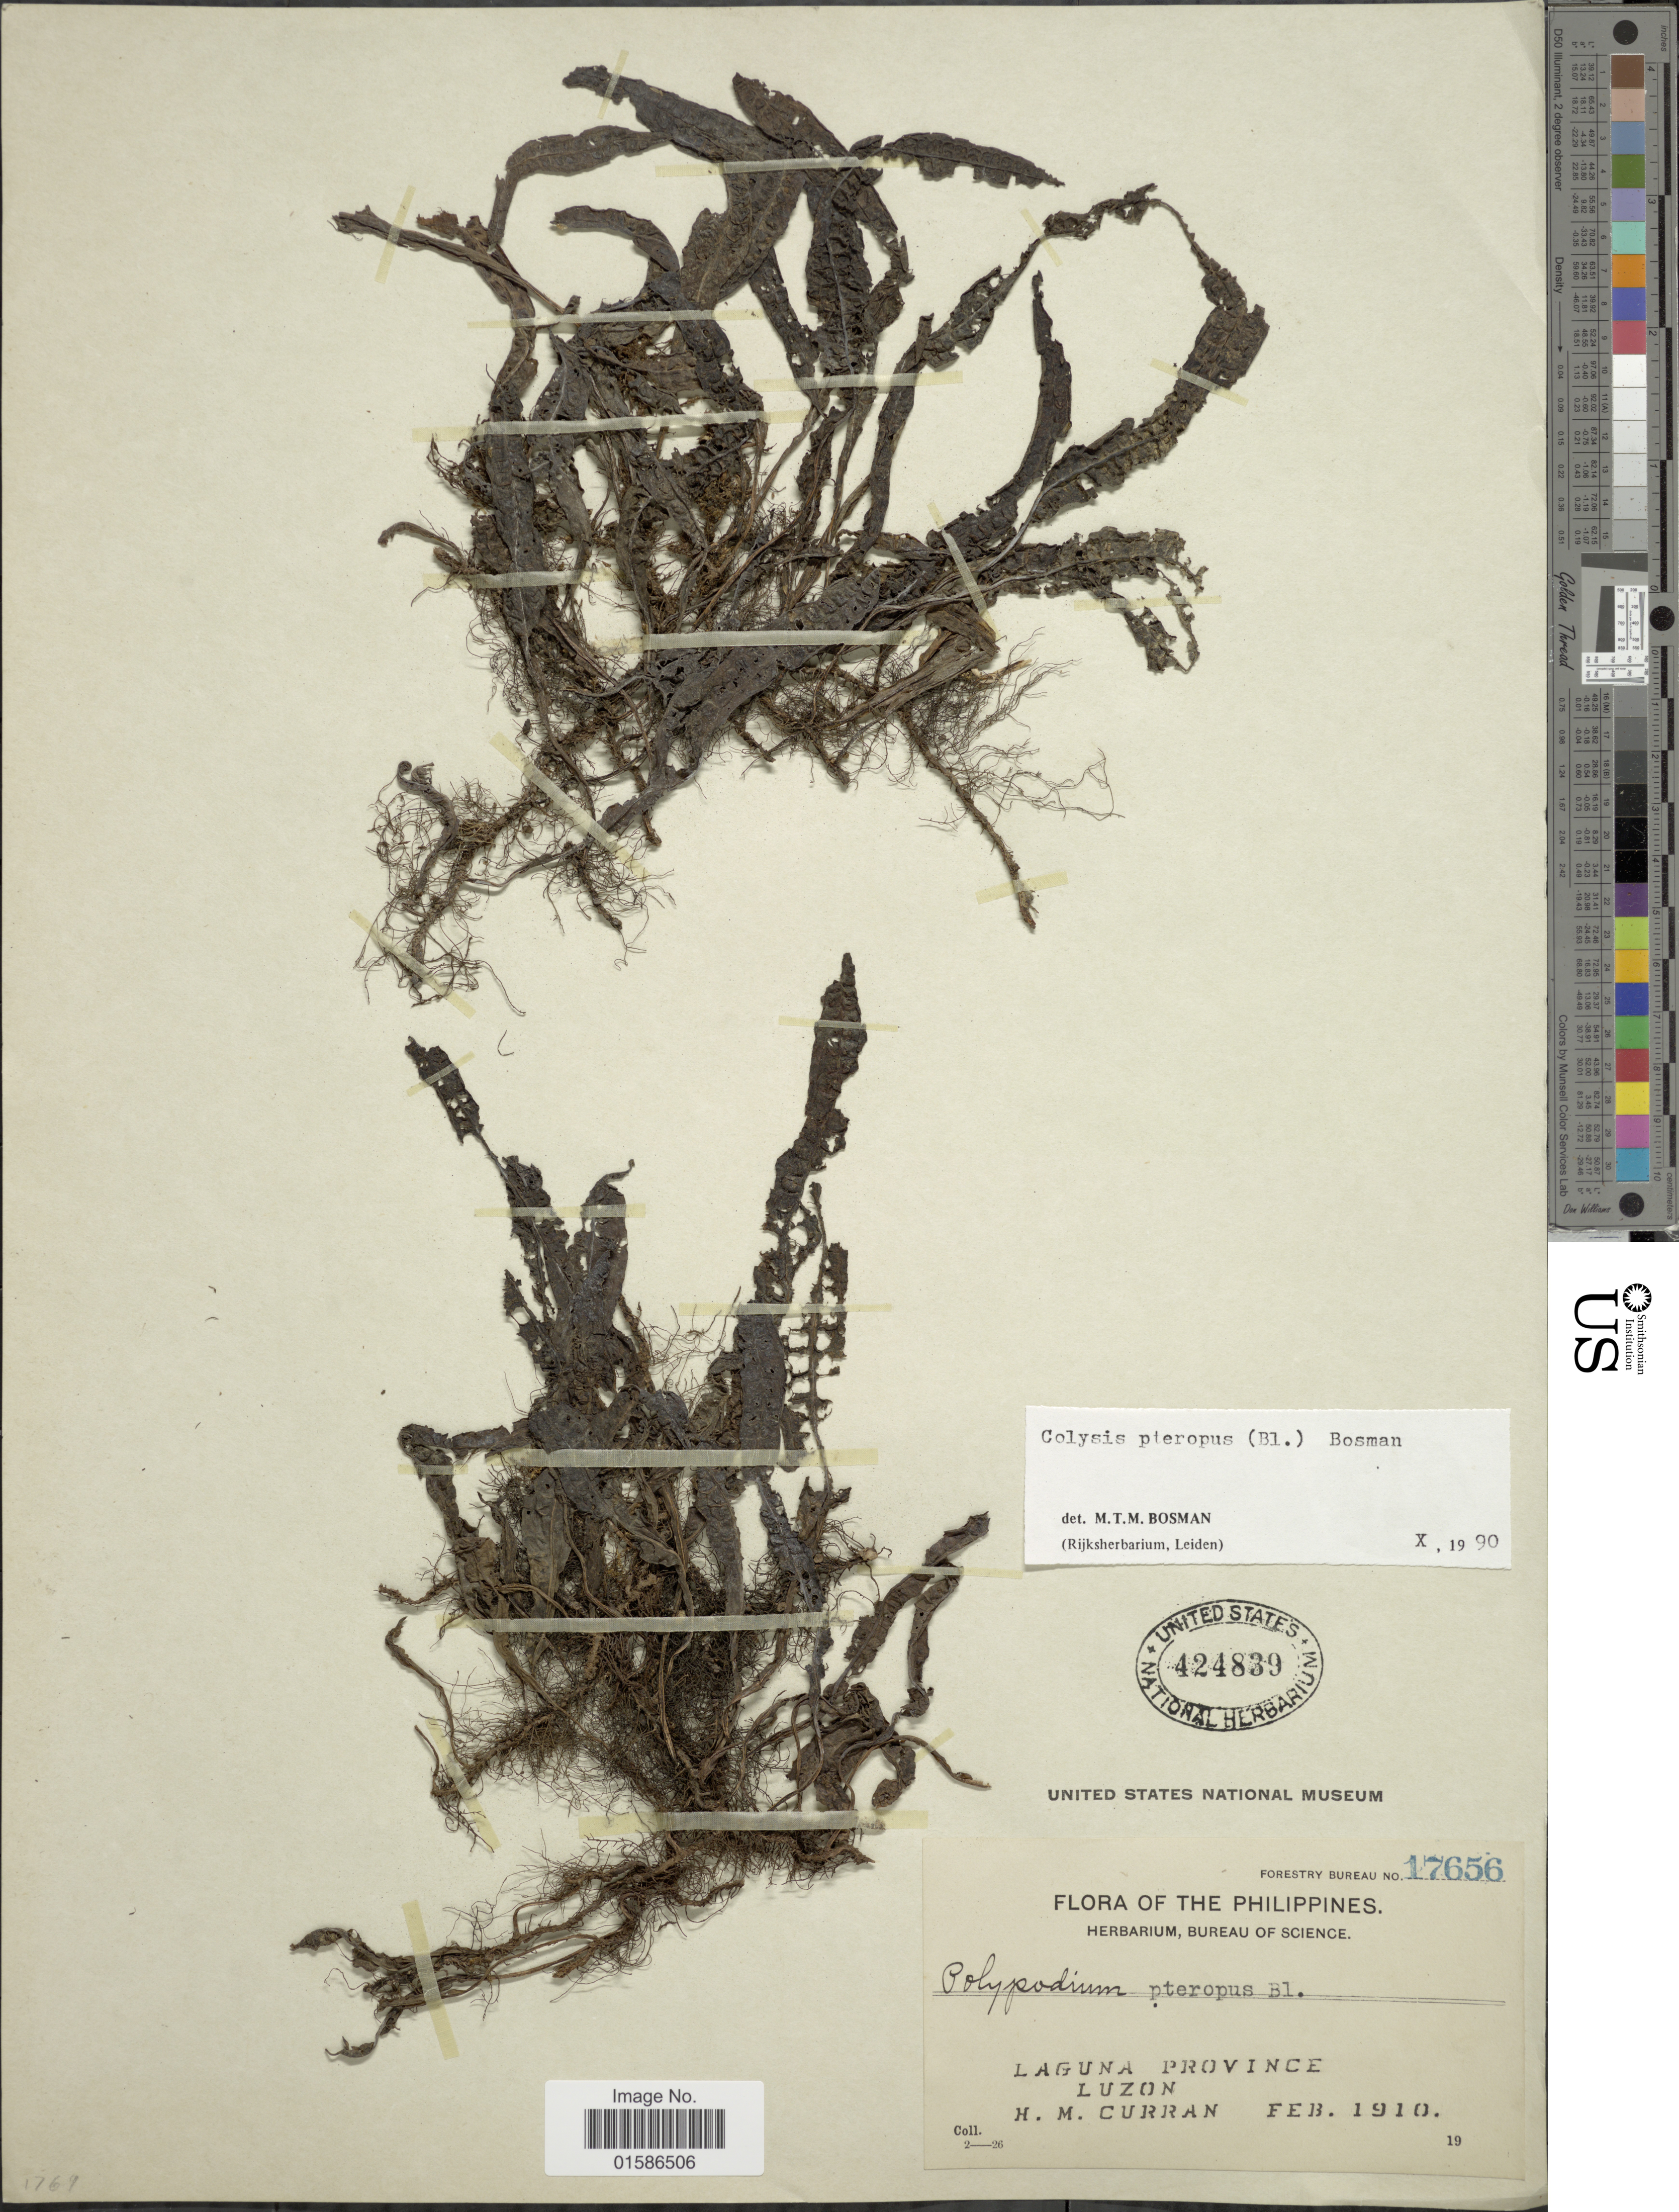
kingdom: Plantae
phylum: Tracheophyta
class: Polypodiopsida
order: Polypodiales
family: Polypodiaceae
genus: Microsorum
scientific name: Microsorum pteropus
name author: (Blume) Copel.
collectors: H. M. Curran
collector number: Forestry Bureau 17656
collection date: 1910-02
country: Philippines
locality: Laguna Province, Luzon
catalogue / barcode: US 424839